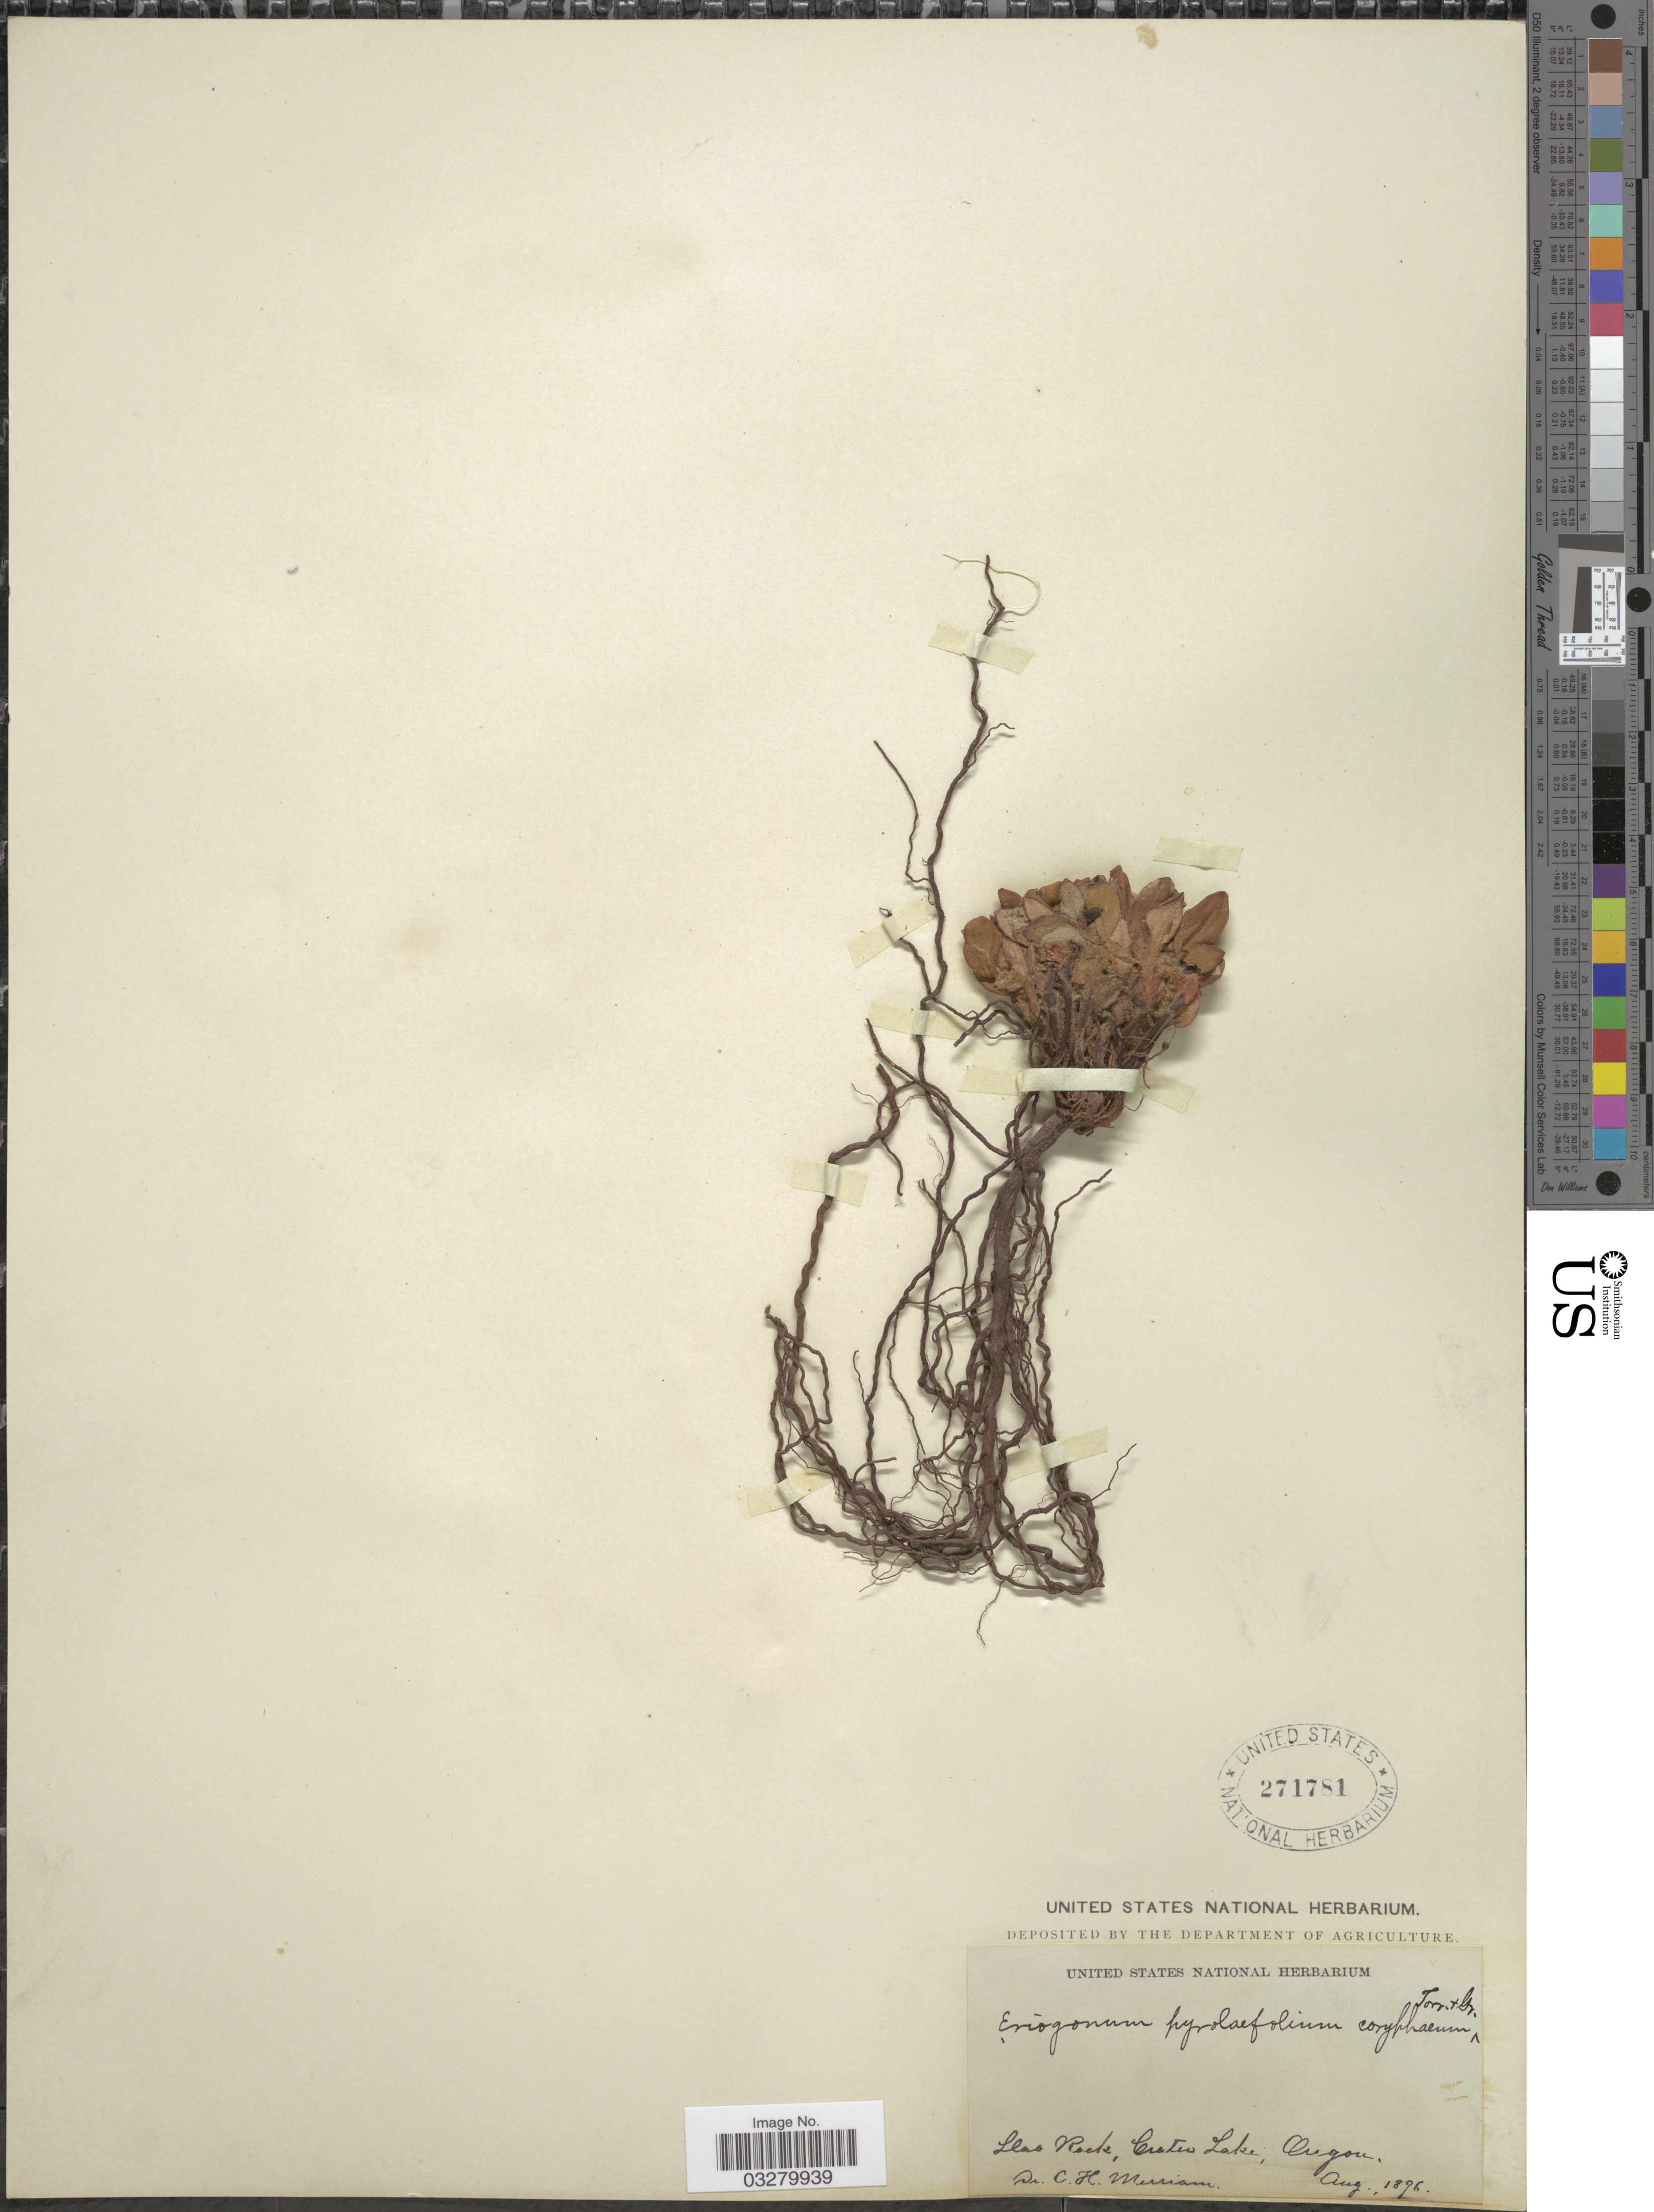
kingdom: Plantae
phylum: Tracheophyta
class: Magnoliopsida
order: Caryophyllales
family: Polygonaceae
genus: Eriogonum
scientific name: Eriogonum pyrolifolium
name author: Hook.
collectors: C. Merriam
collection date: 1896-08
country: United States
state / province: Oregon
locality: Llao Rock, Crater Lake.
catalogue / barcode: US 271781